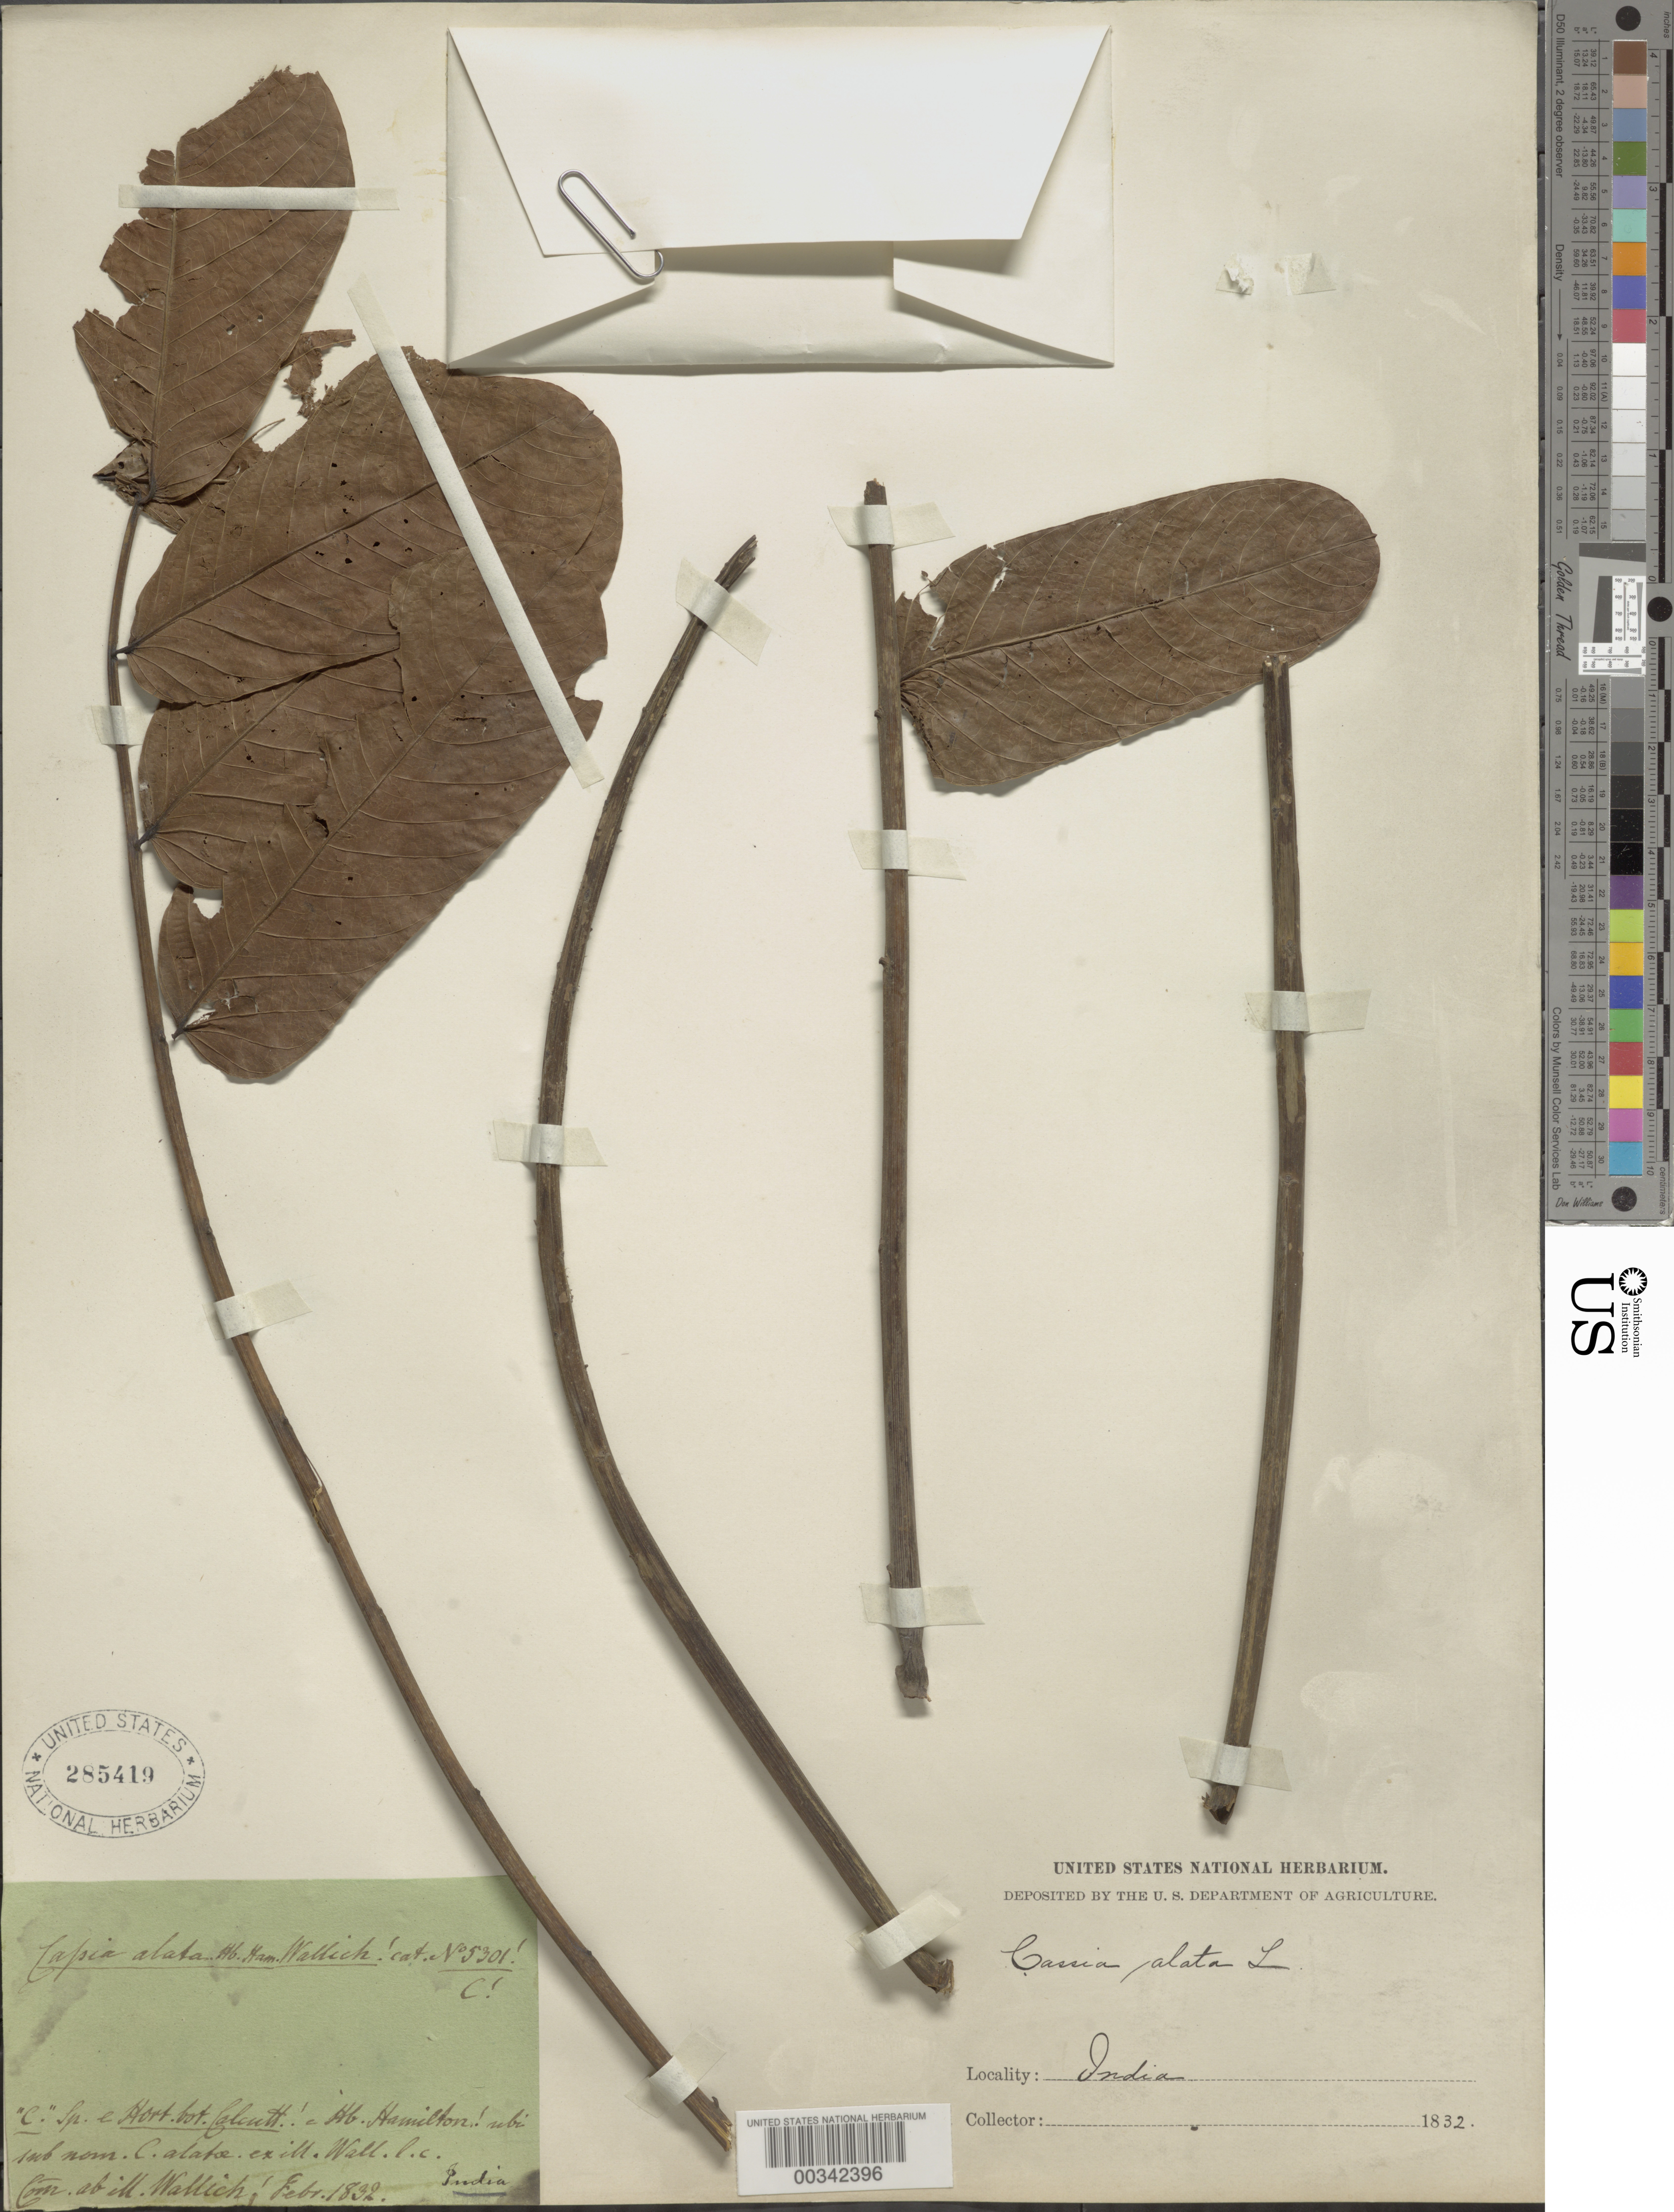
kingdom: Plantae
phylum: Tracheophyta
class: Magnoliopsida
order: Fabales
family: Fabaceae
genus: Senna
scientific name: Senna alata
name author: (L.) Roxb.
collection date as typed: Feb 1832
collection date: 1832-02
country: India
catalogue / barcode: US 285419